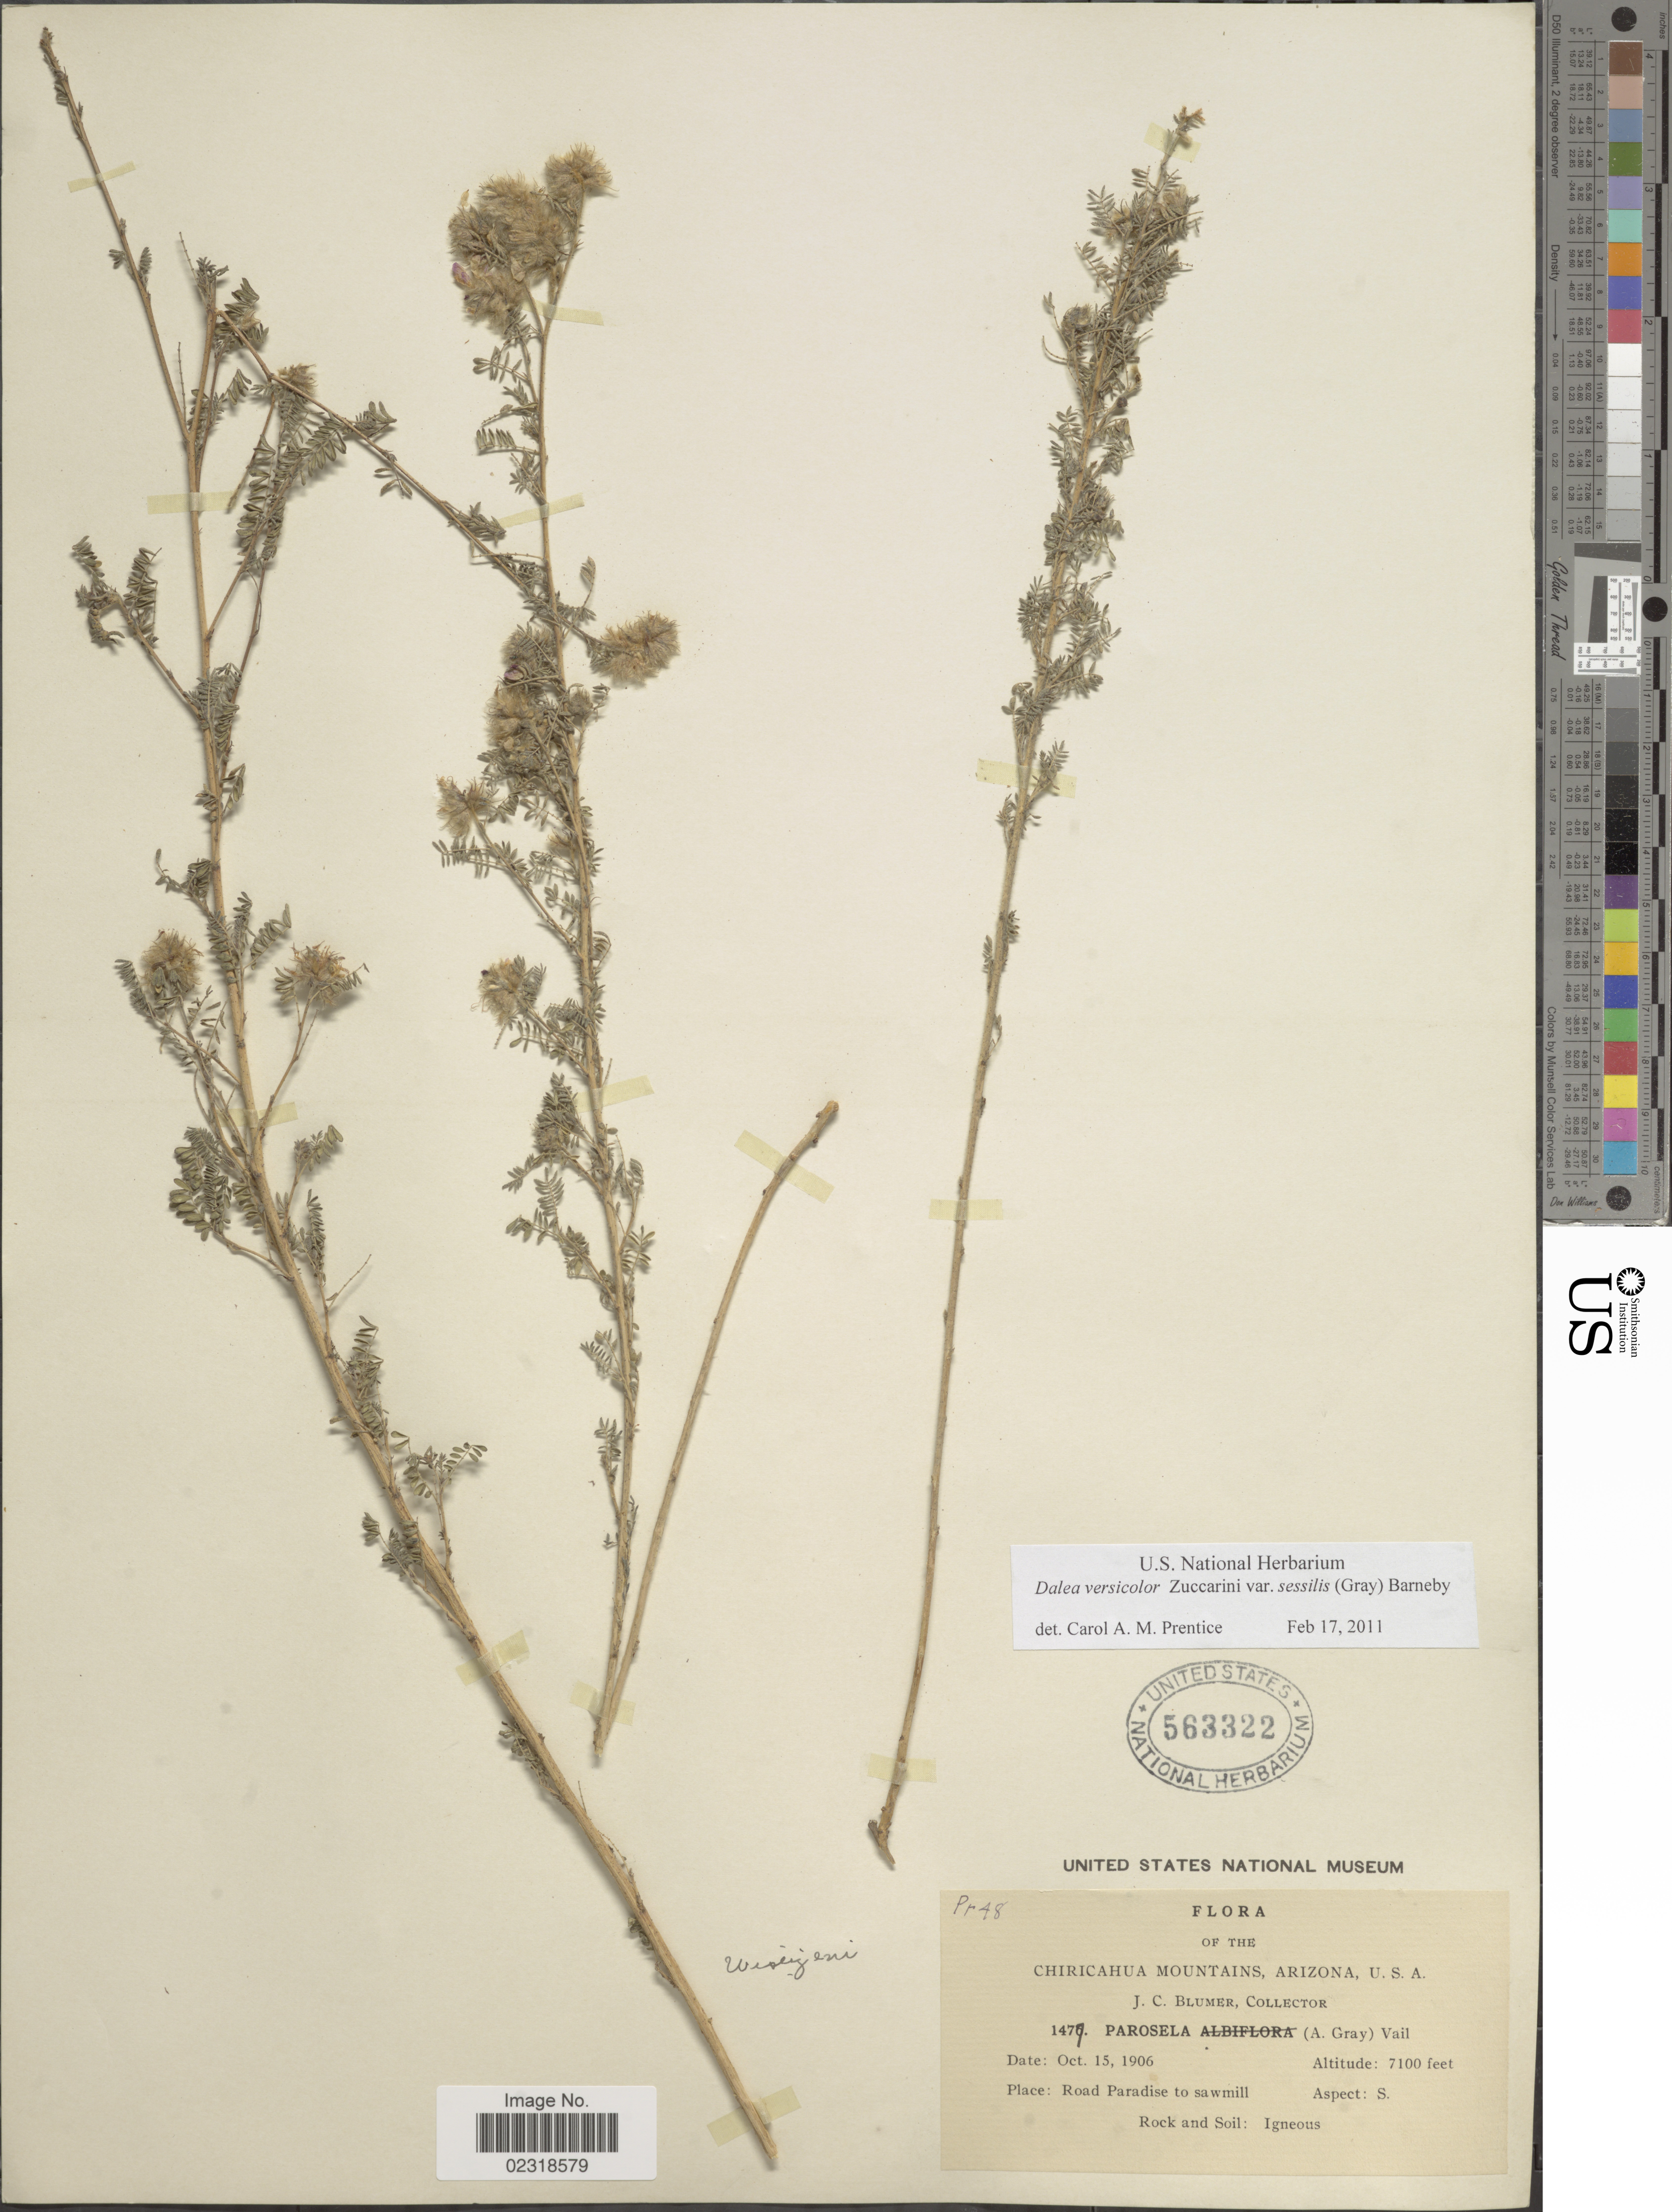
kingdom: Plantae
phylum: Tracheophyta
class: Magnoliopsida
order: Fabales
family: Fabaceae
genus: Dalea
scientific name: Dalea versicolor var. sessilis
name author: Zucc.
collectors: J. C. Blumer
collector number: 1477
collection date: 1906-10-15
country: United States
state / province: Arizona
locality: Chiricahua Mountains, road Paradise to samill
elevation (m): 2164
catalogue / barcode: US 563322